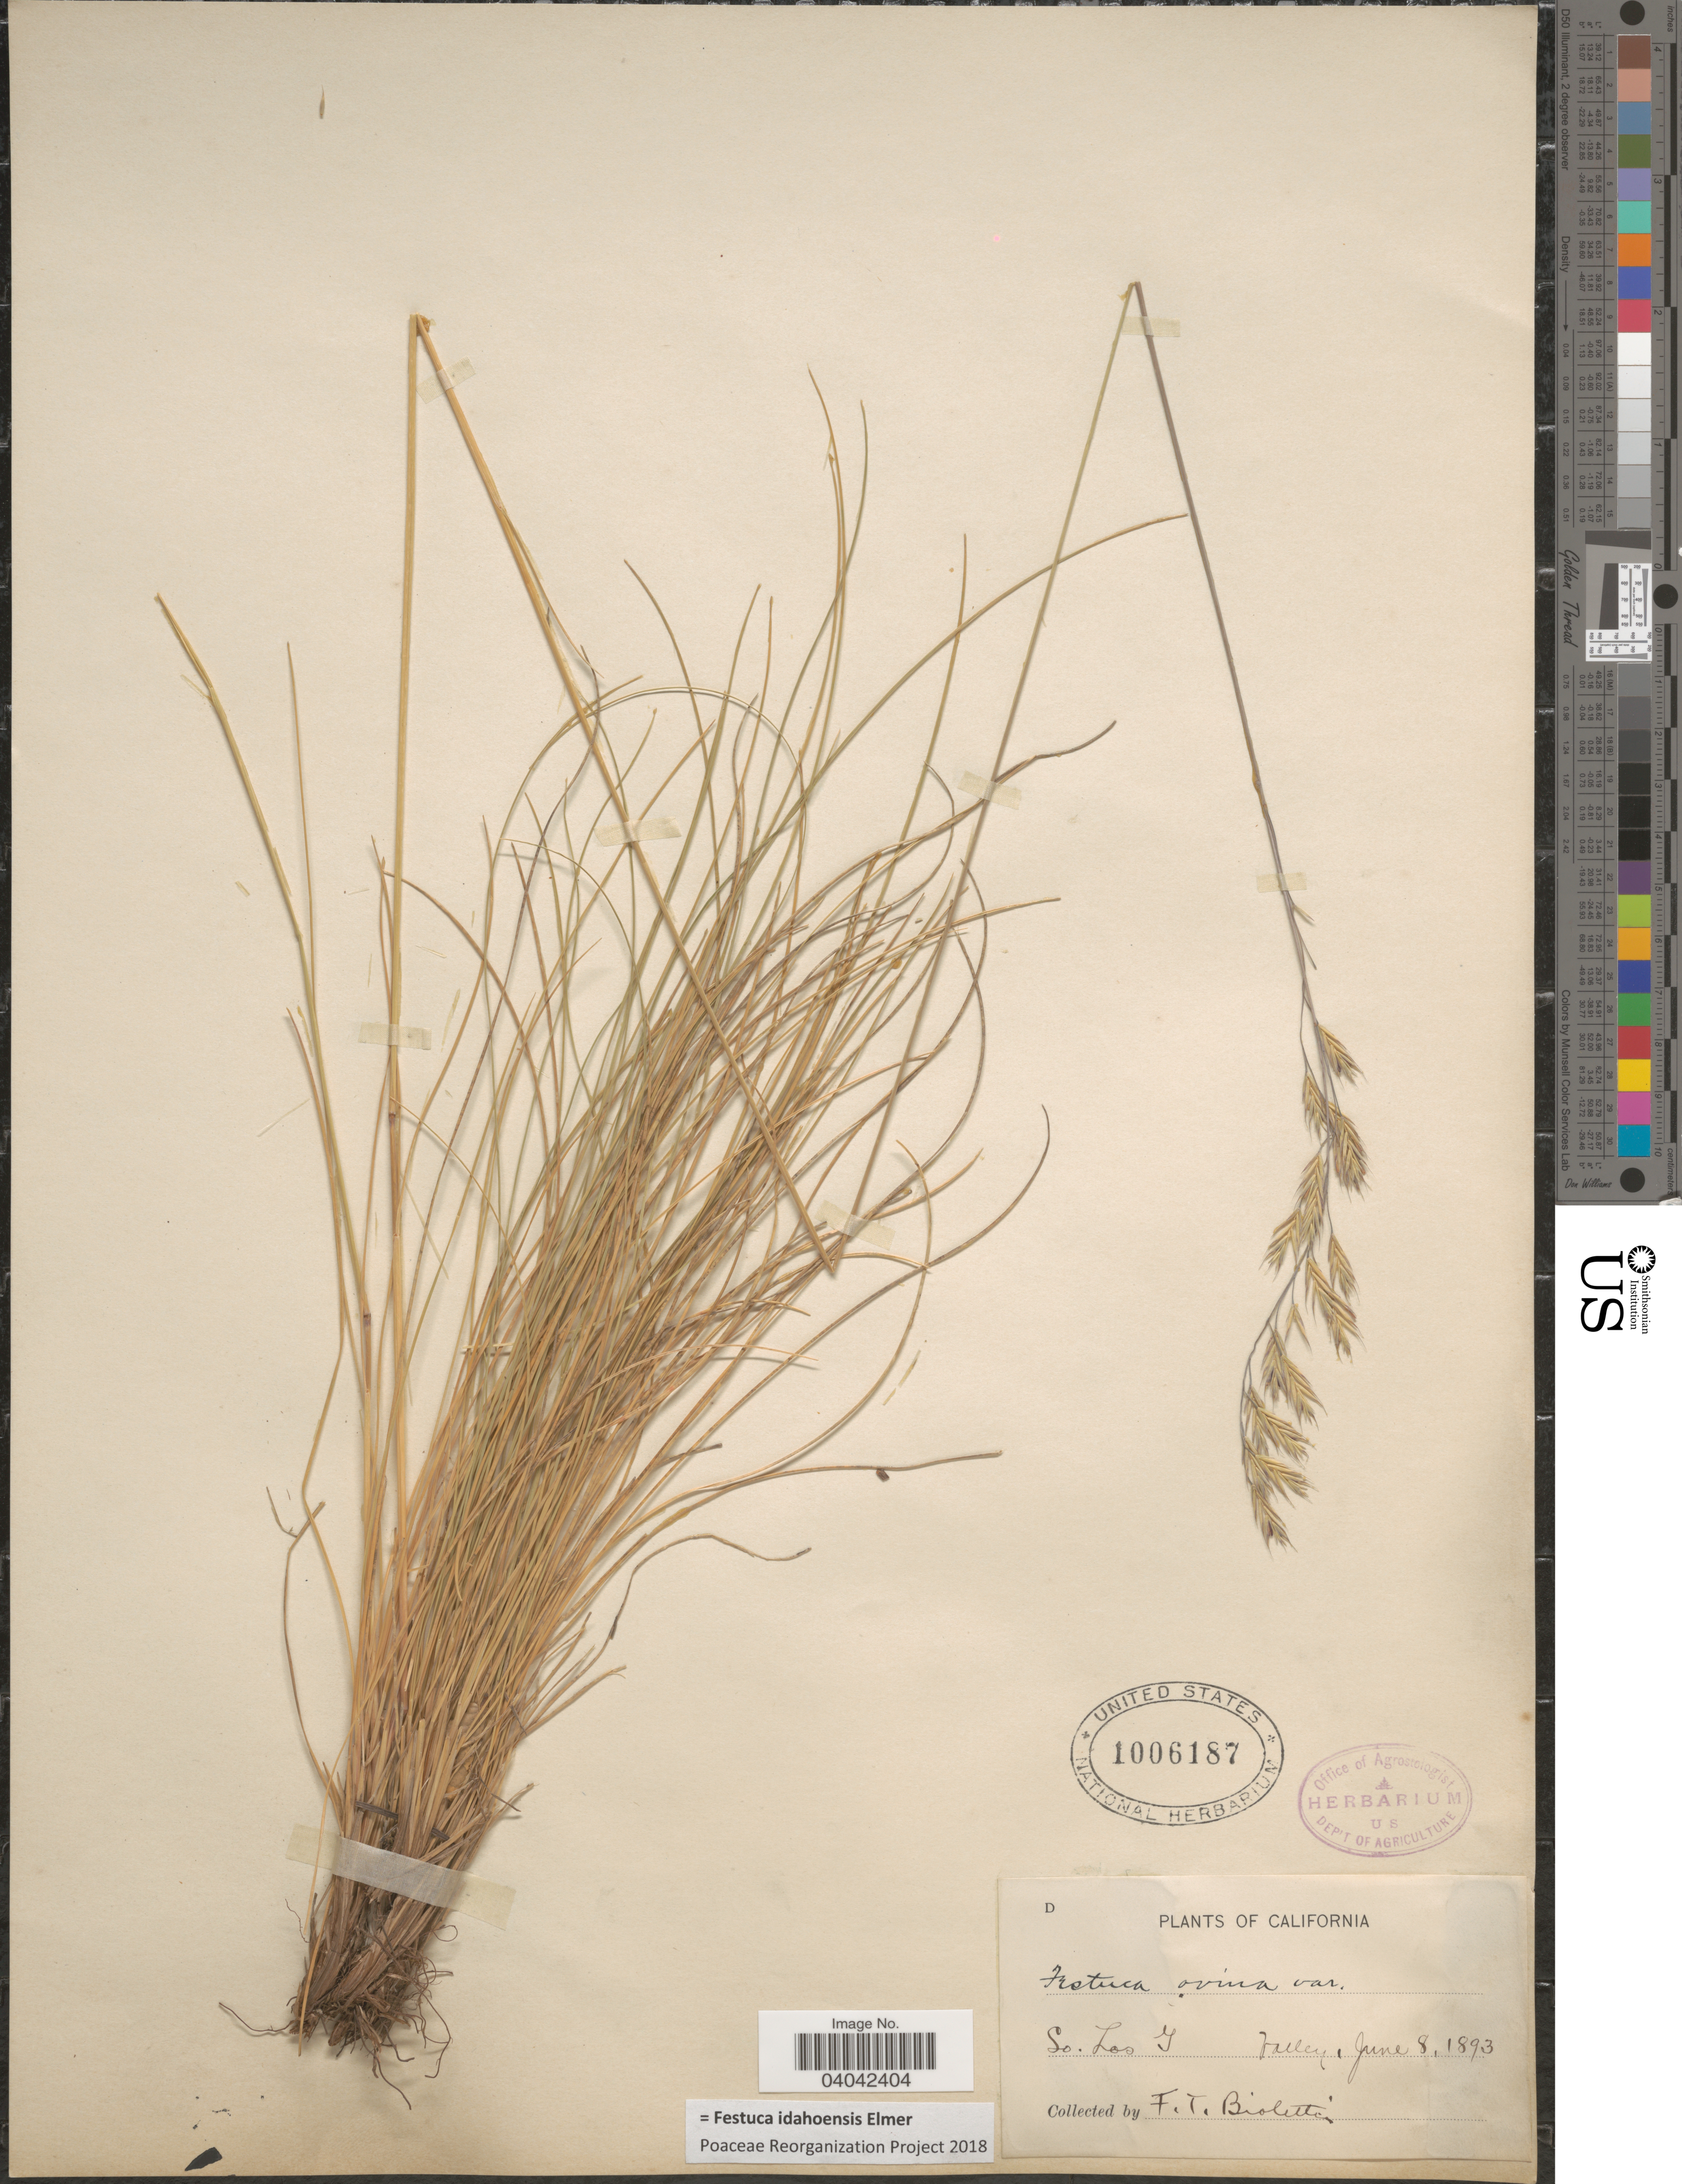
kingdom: Plantae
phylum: Tracheophyta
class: Liliopsida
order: Poales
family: Poaceae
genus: Festuca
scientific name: Festuca idahoensis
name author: Elmer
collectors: F. T. Bioletti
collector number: D?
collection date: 1893-06-08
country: United States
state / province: California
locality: So. Los G. Valley.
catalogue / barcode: US 1006187